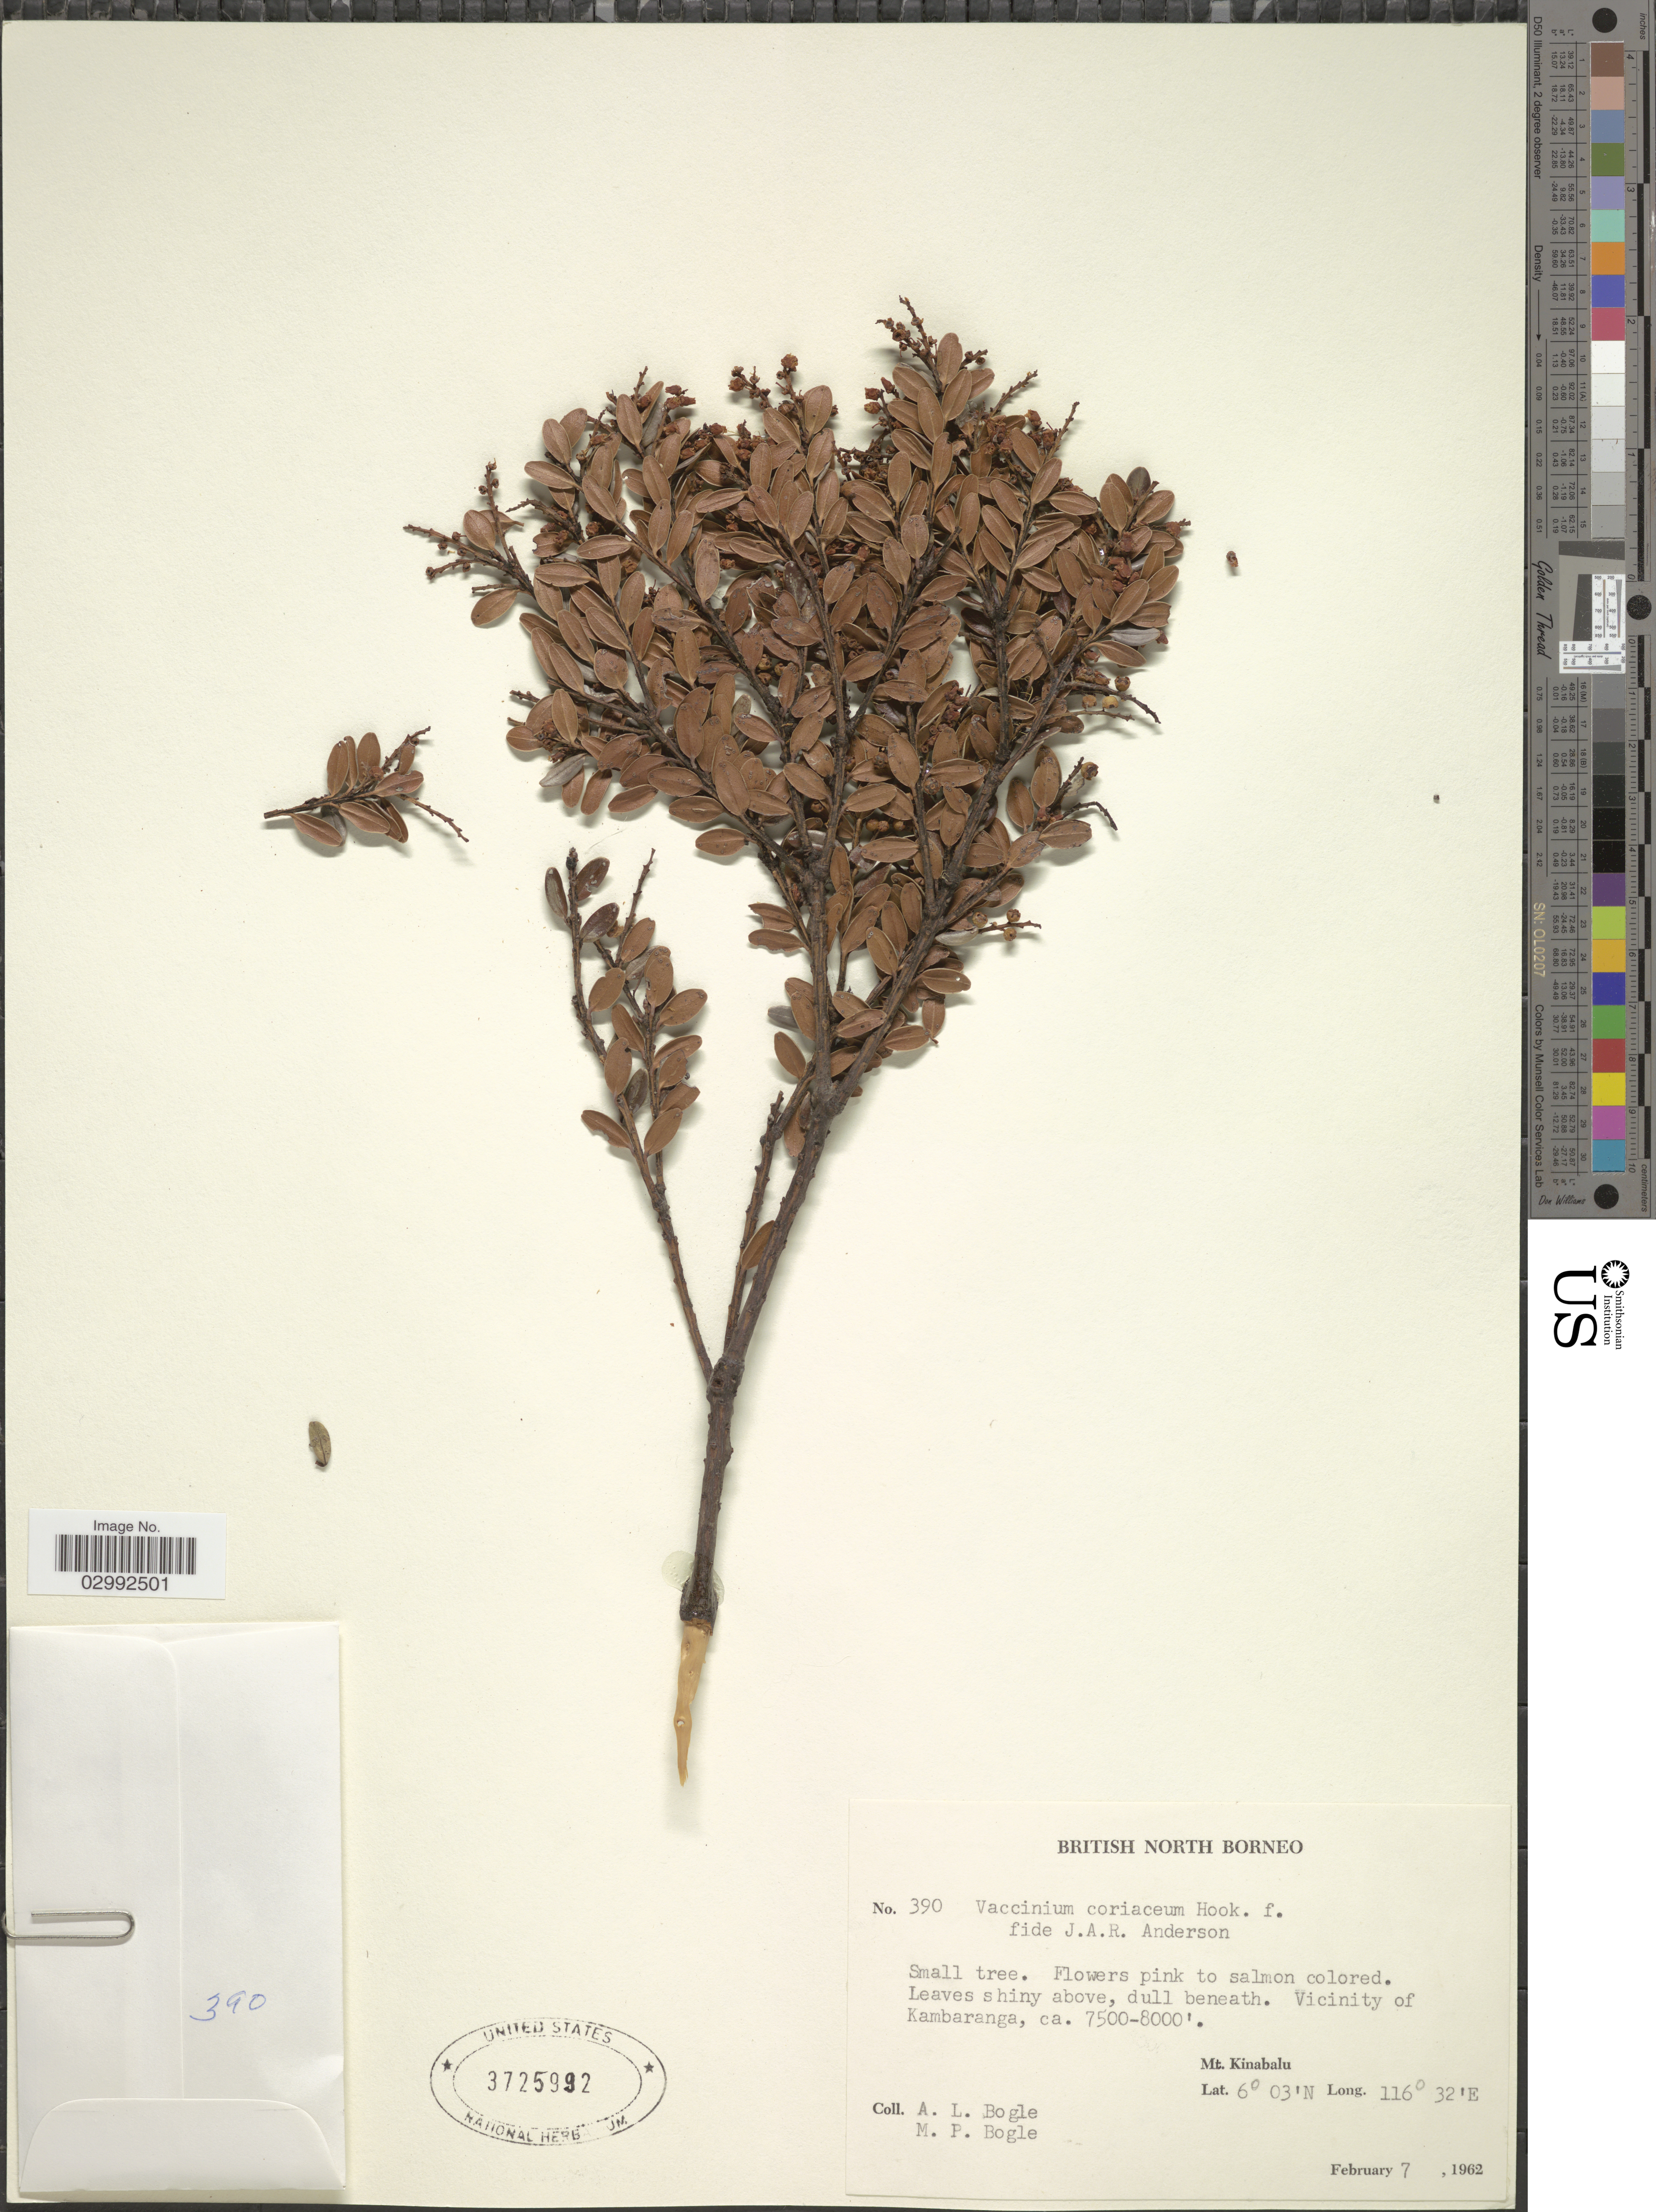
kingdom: Plantae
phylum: Tracheophyta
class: Magnoliopsida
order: Ericales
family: Ericaceae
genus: Vaccinium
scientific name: Vaccinium coriaceum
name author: Hook. f.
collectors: Bogle, A.L. & M. Bogle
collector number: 390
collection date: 1962-02-07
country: Malaysia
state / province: Sabah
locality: British North Borneo, Mt. Kinabalu, Vicinity of Kambaranga.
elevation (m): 2286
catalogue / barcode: US 3725992